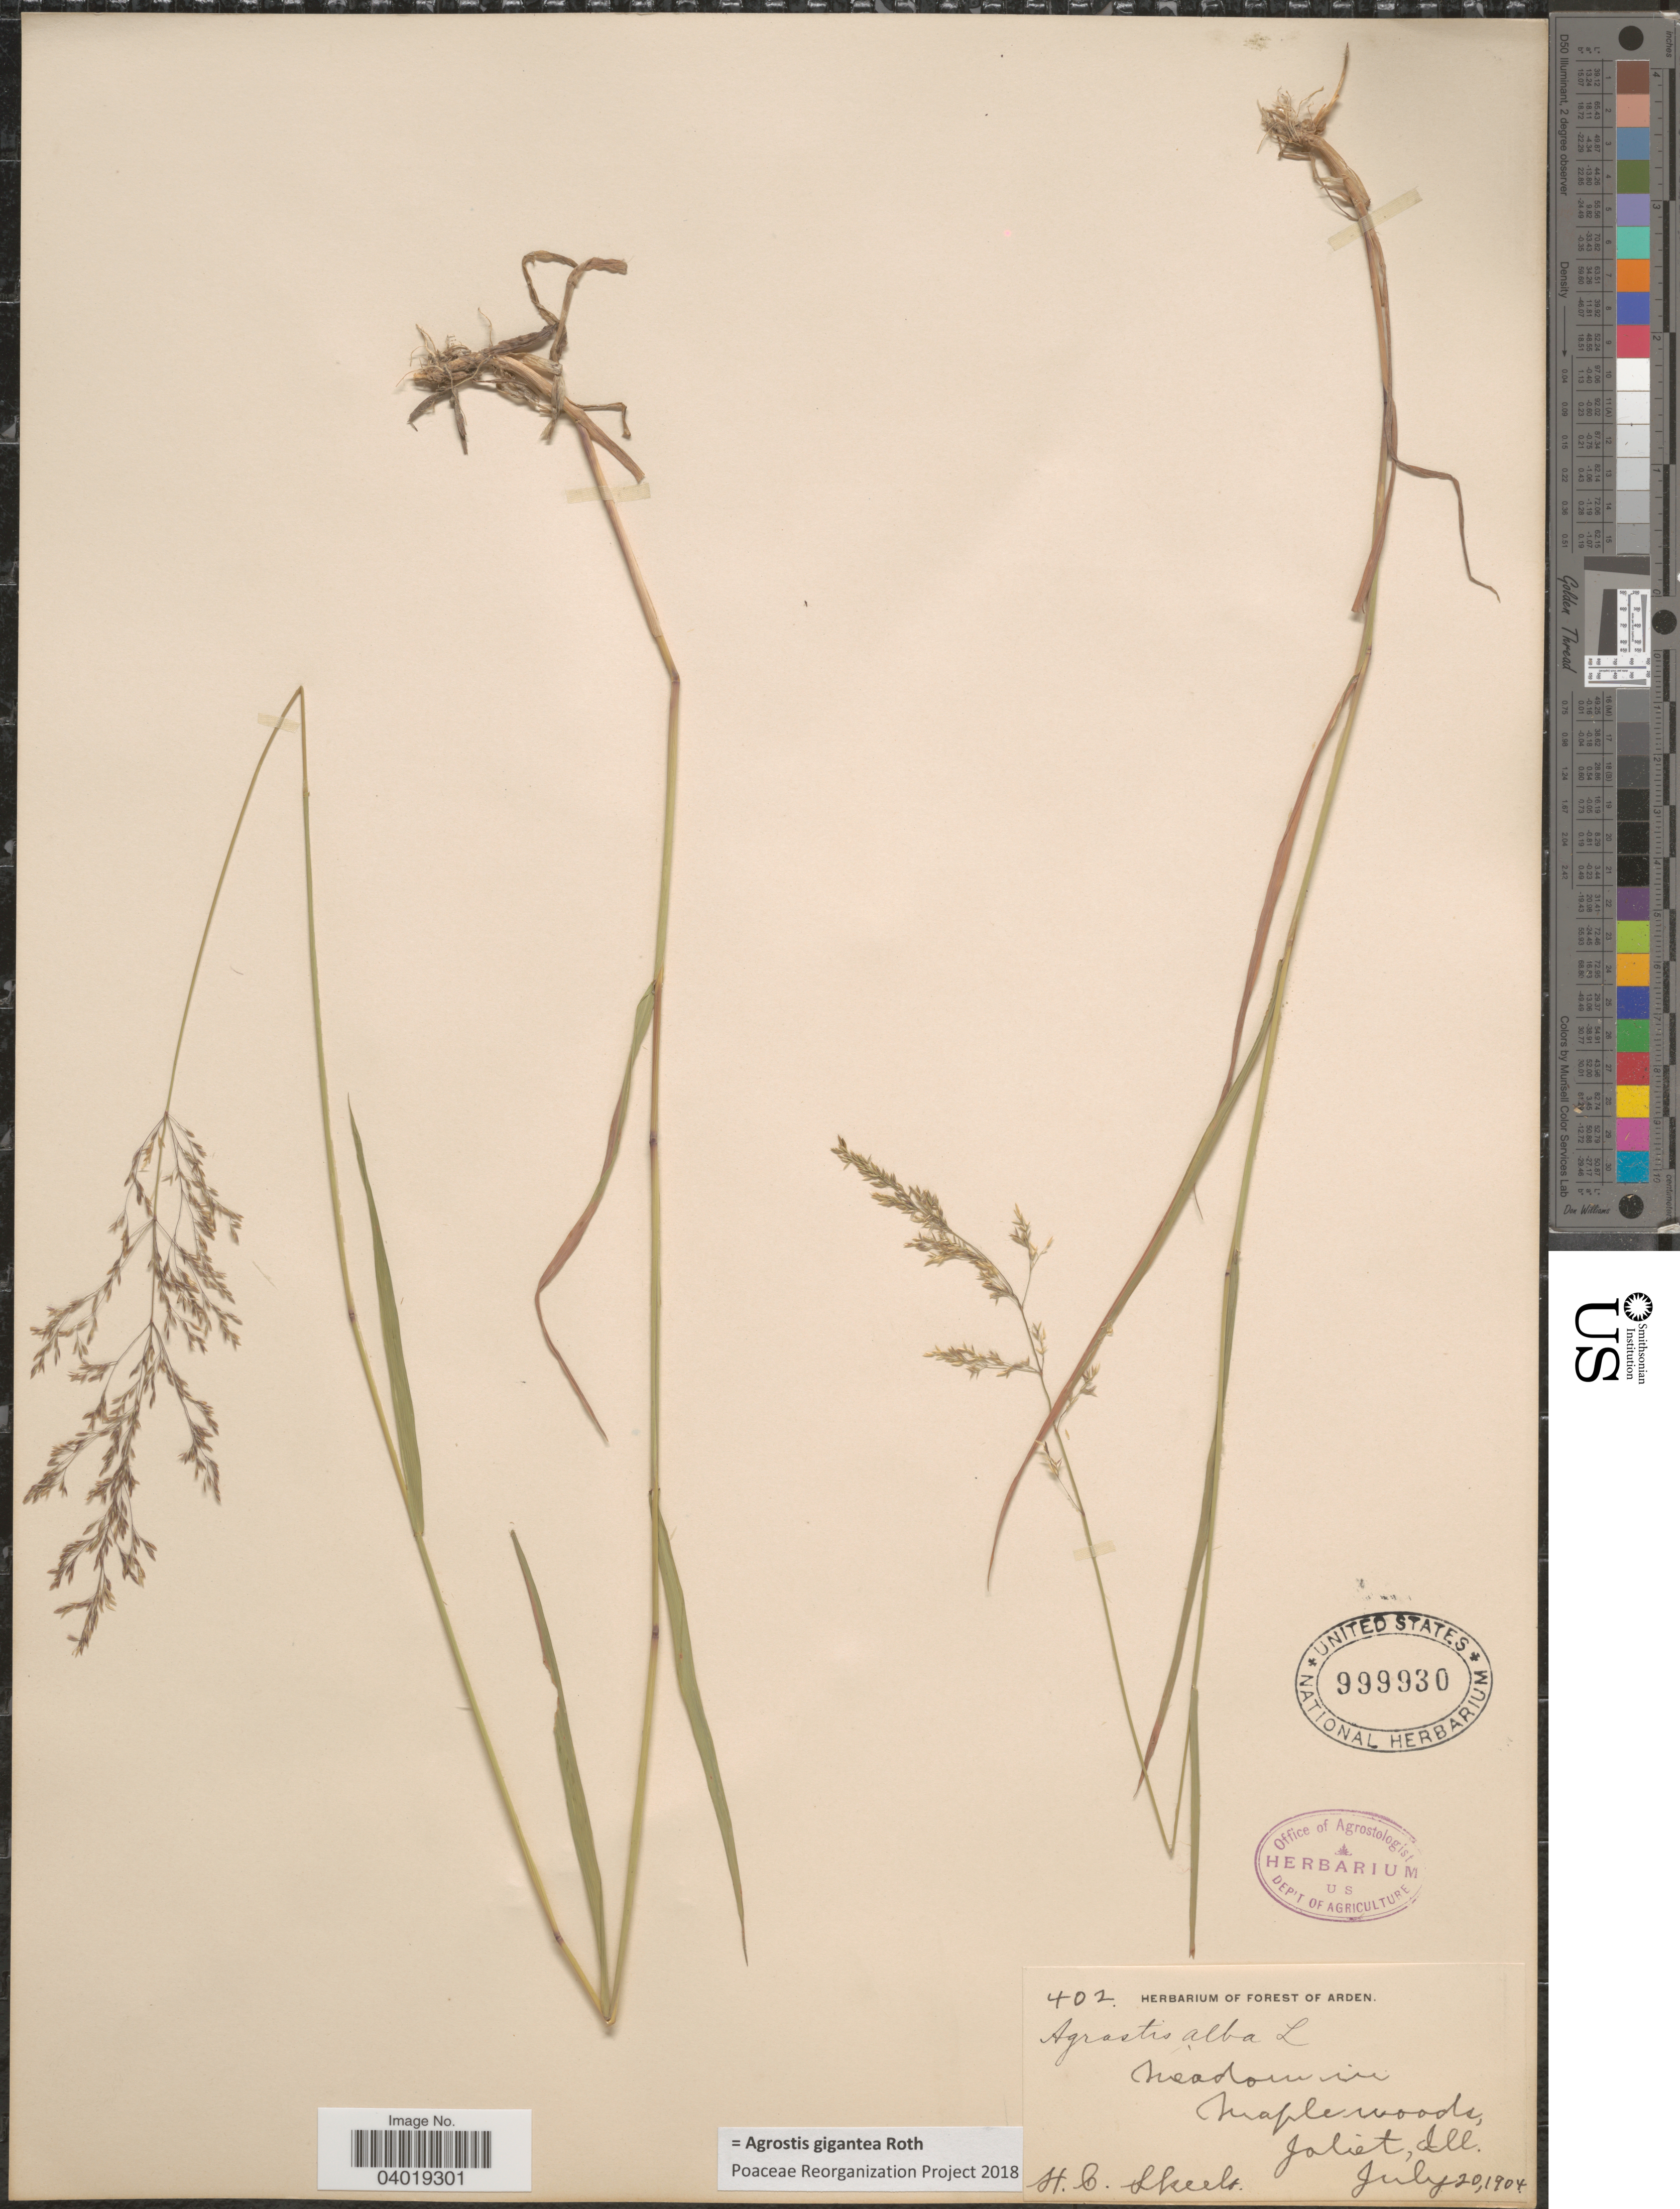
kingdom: Plantae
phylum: Tracheophyta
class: Liliopsida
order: Poales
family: Poaceae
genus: Agrostis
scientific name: Agrostis gigantea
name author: Roth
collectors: H. Skeels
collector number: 402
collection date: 1904-07-20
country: United States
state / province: Illinois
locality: Meadow in Maple woods, Joliet.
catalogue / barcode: US 999930